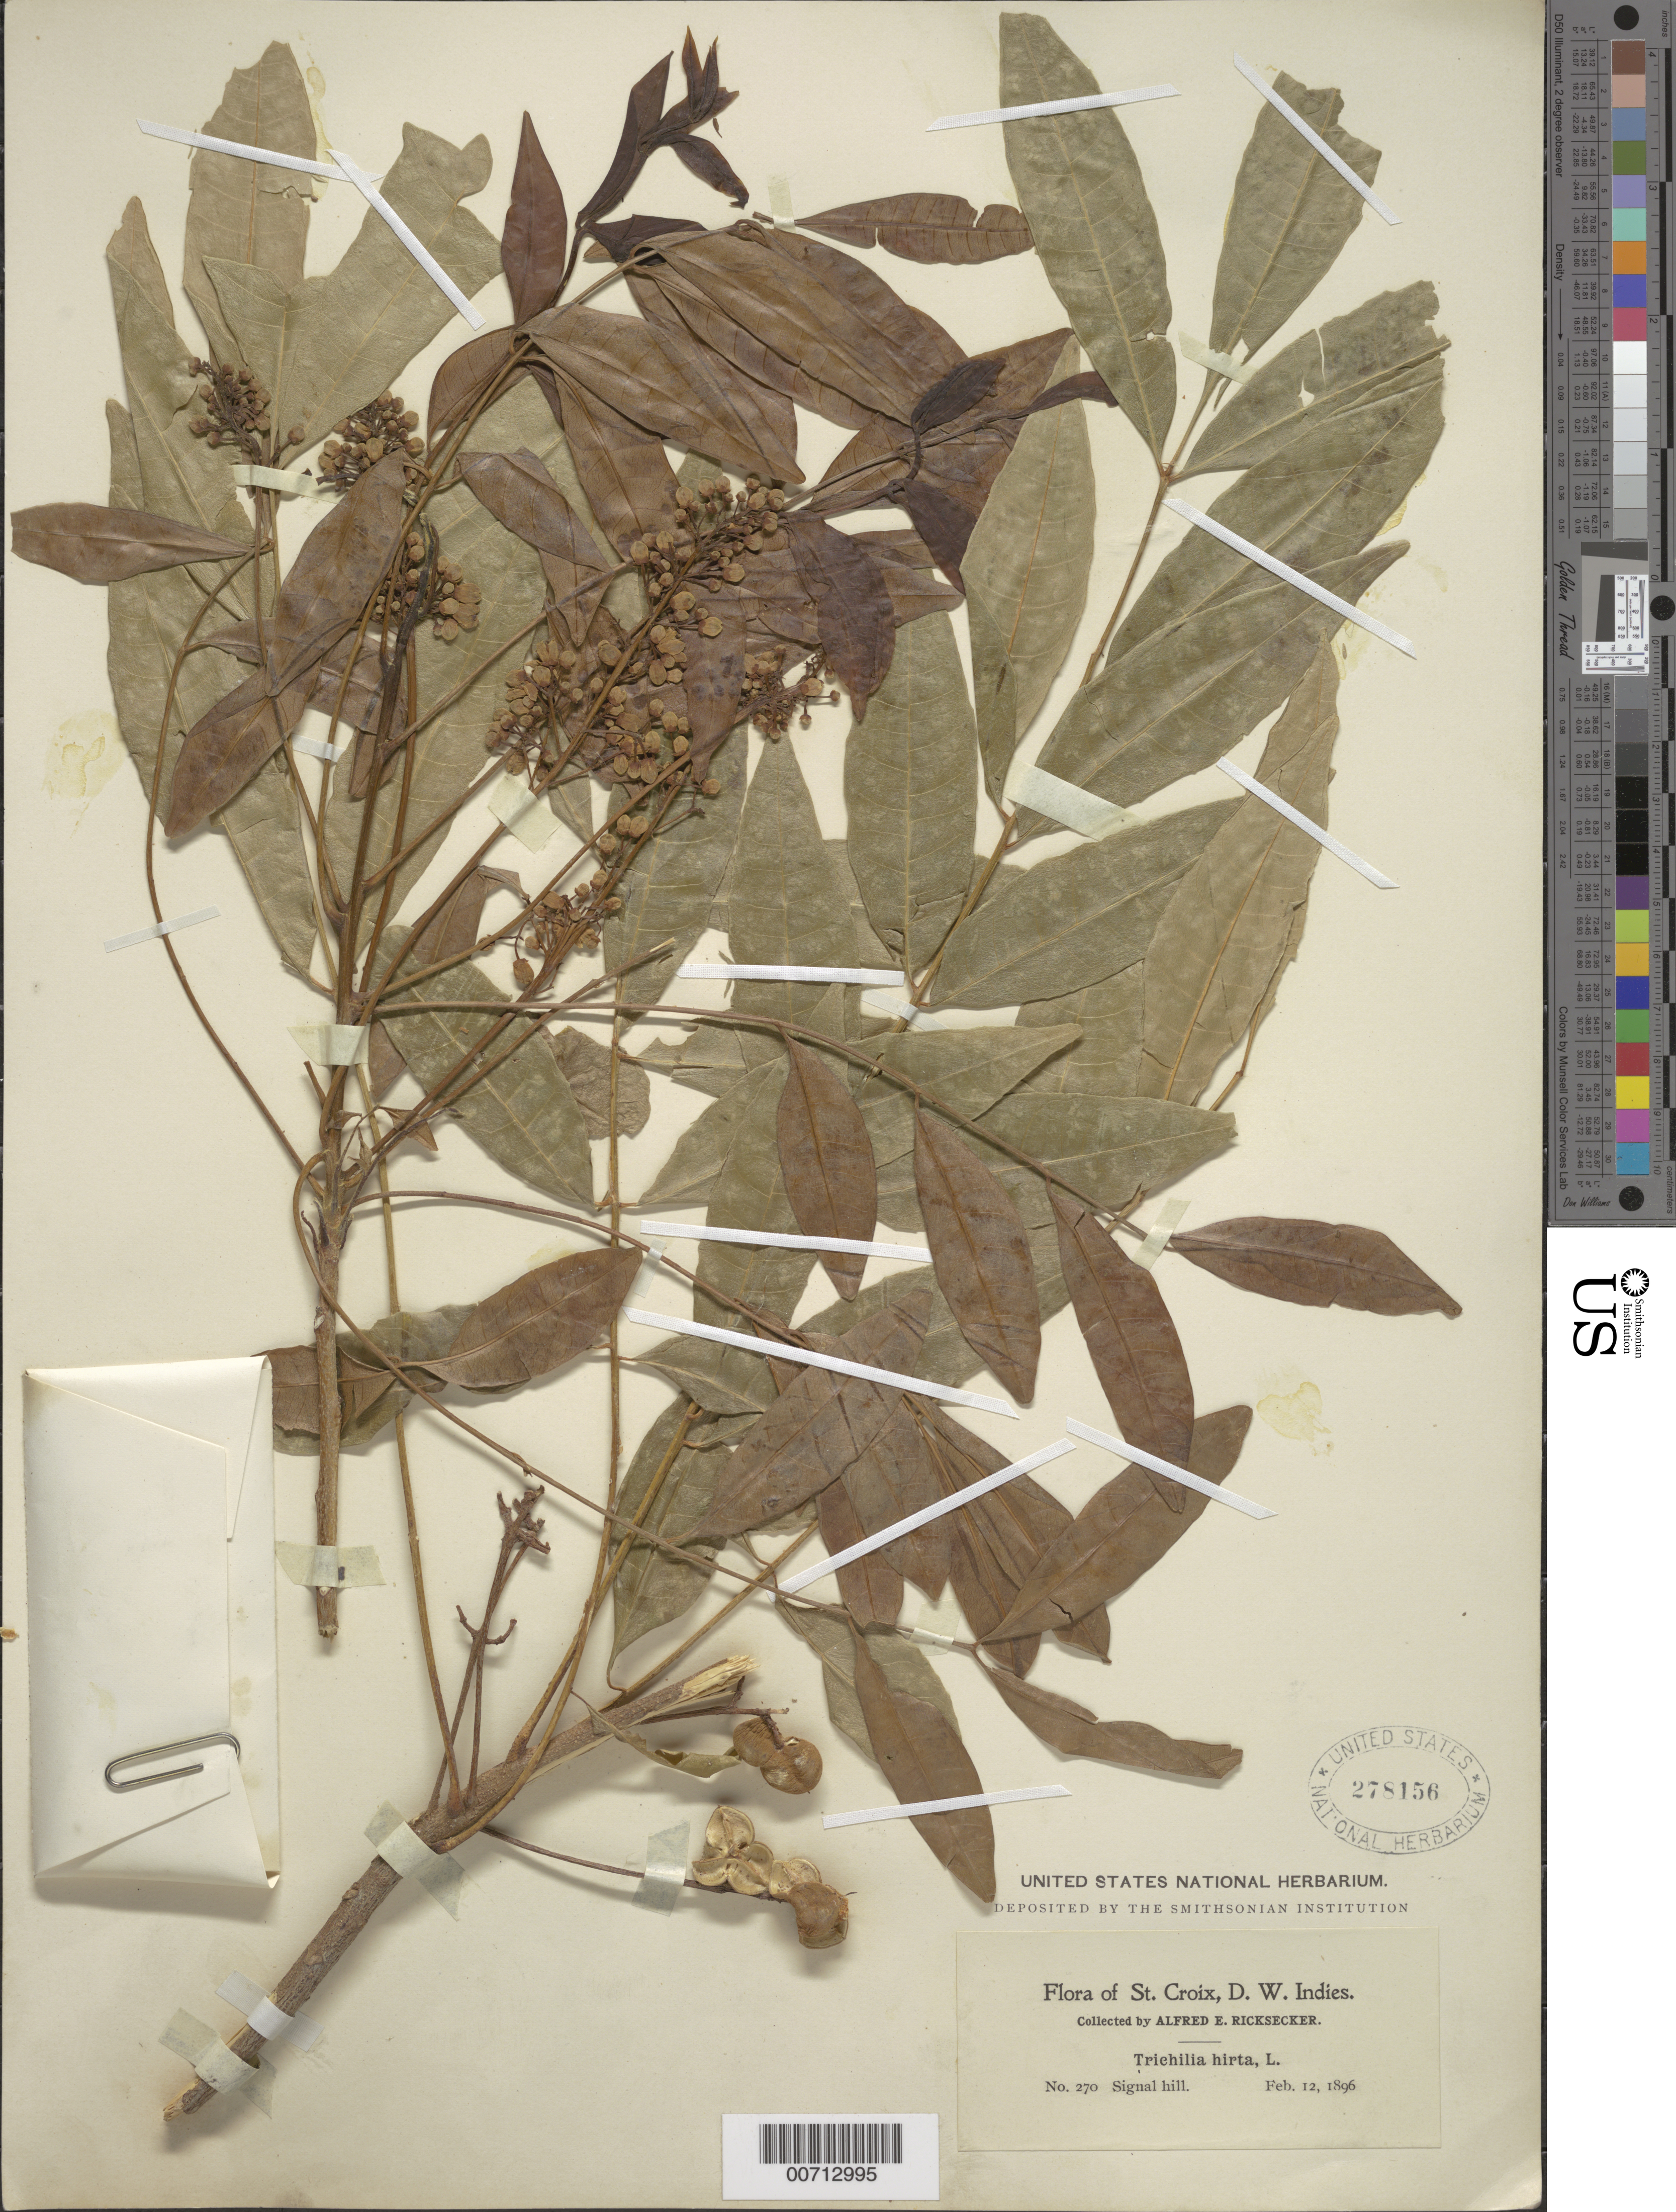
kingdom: Plantae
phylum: Tracheophyta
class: Magnoliopsida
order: Sapindales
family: Meliaceae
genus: Trichilia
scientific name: Trichilia hirta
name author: L.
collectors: A. E. Ricksecker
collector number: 270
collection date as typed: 12 Feb 1896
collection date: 1896-02-12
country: U.S. Virgin Islands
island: St. Croix Island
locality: Signal Hill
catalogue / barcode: US 278156